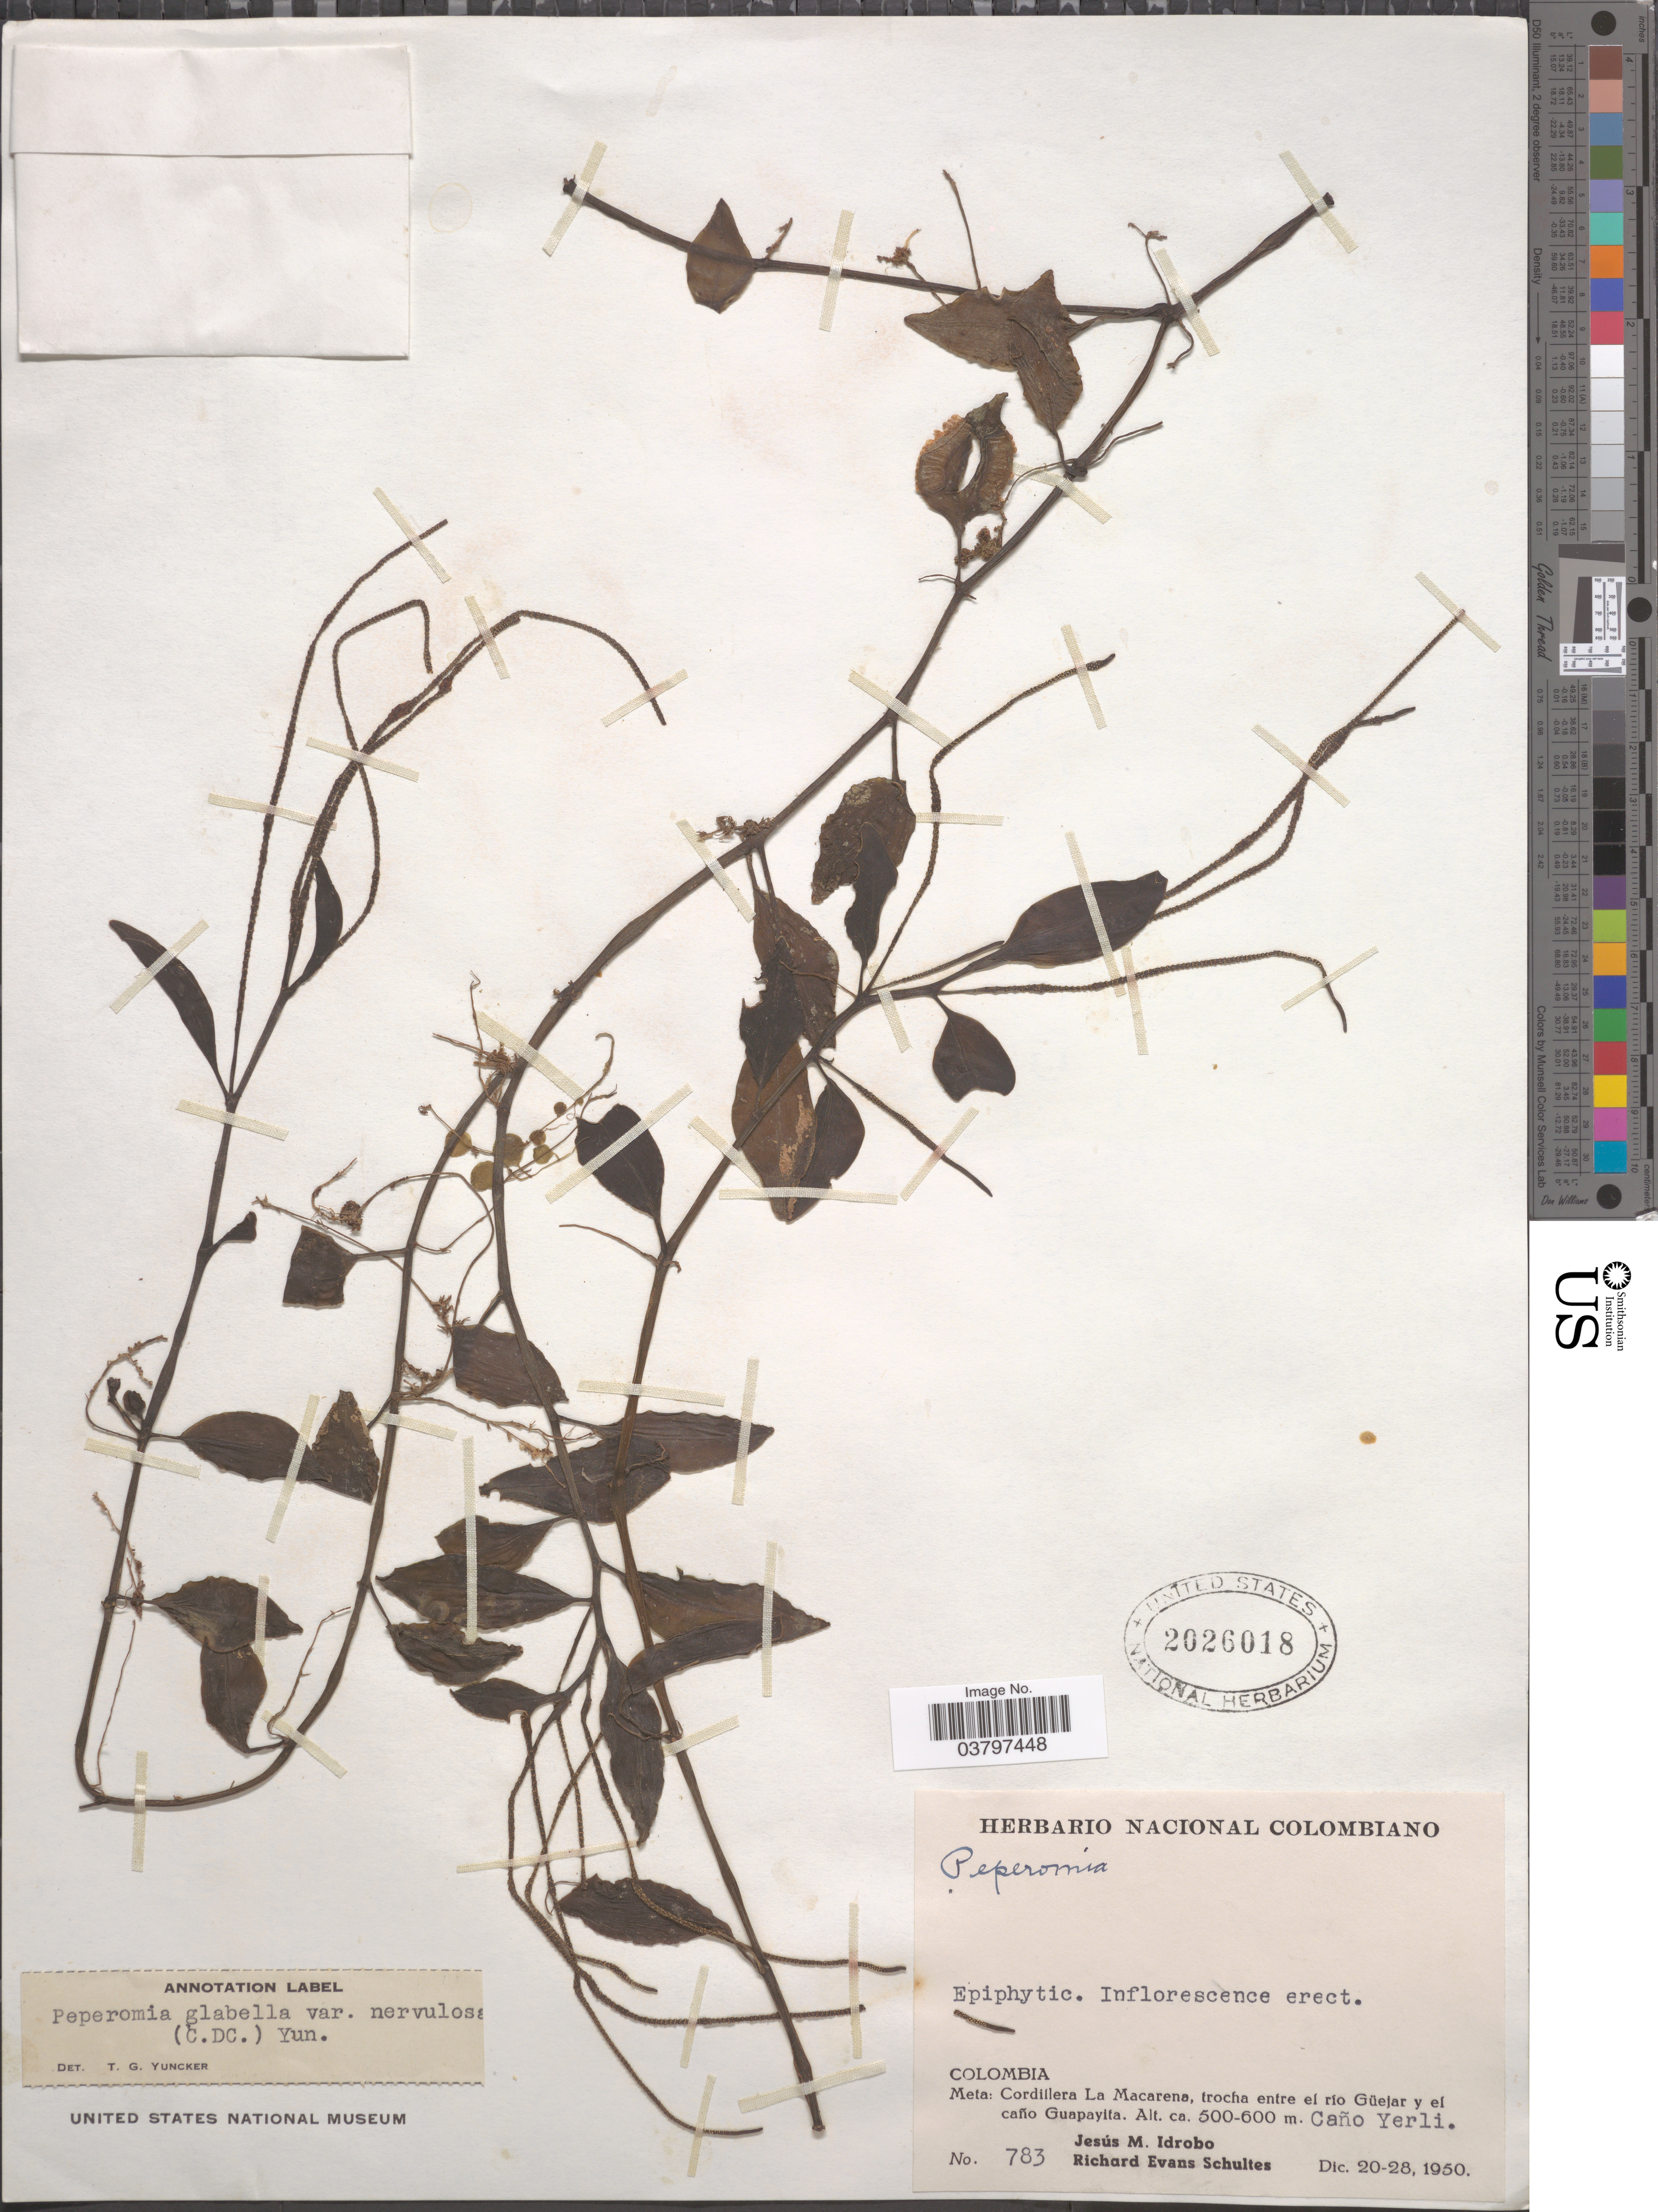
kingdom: Plantae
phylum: Tracheophyta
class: Magnoliopsida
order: Piperales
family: Piperaceae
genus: Peperomia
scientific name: Peperomia glabella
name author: (Sw.) A. Dietr.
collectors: J. M. Idrobo & R. E. Schultes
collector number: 783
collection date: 1950-12-20/1950-12-28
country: Colombia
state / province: Meta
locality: Cordillera La Macarena, trocha entre el río Güejar y el caño Guapayita. Caño Yerli.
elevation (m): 500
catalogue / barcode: US 2026018